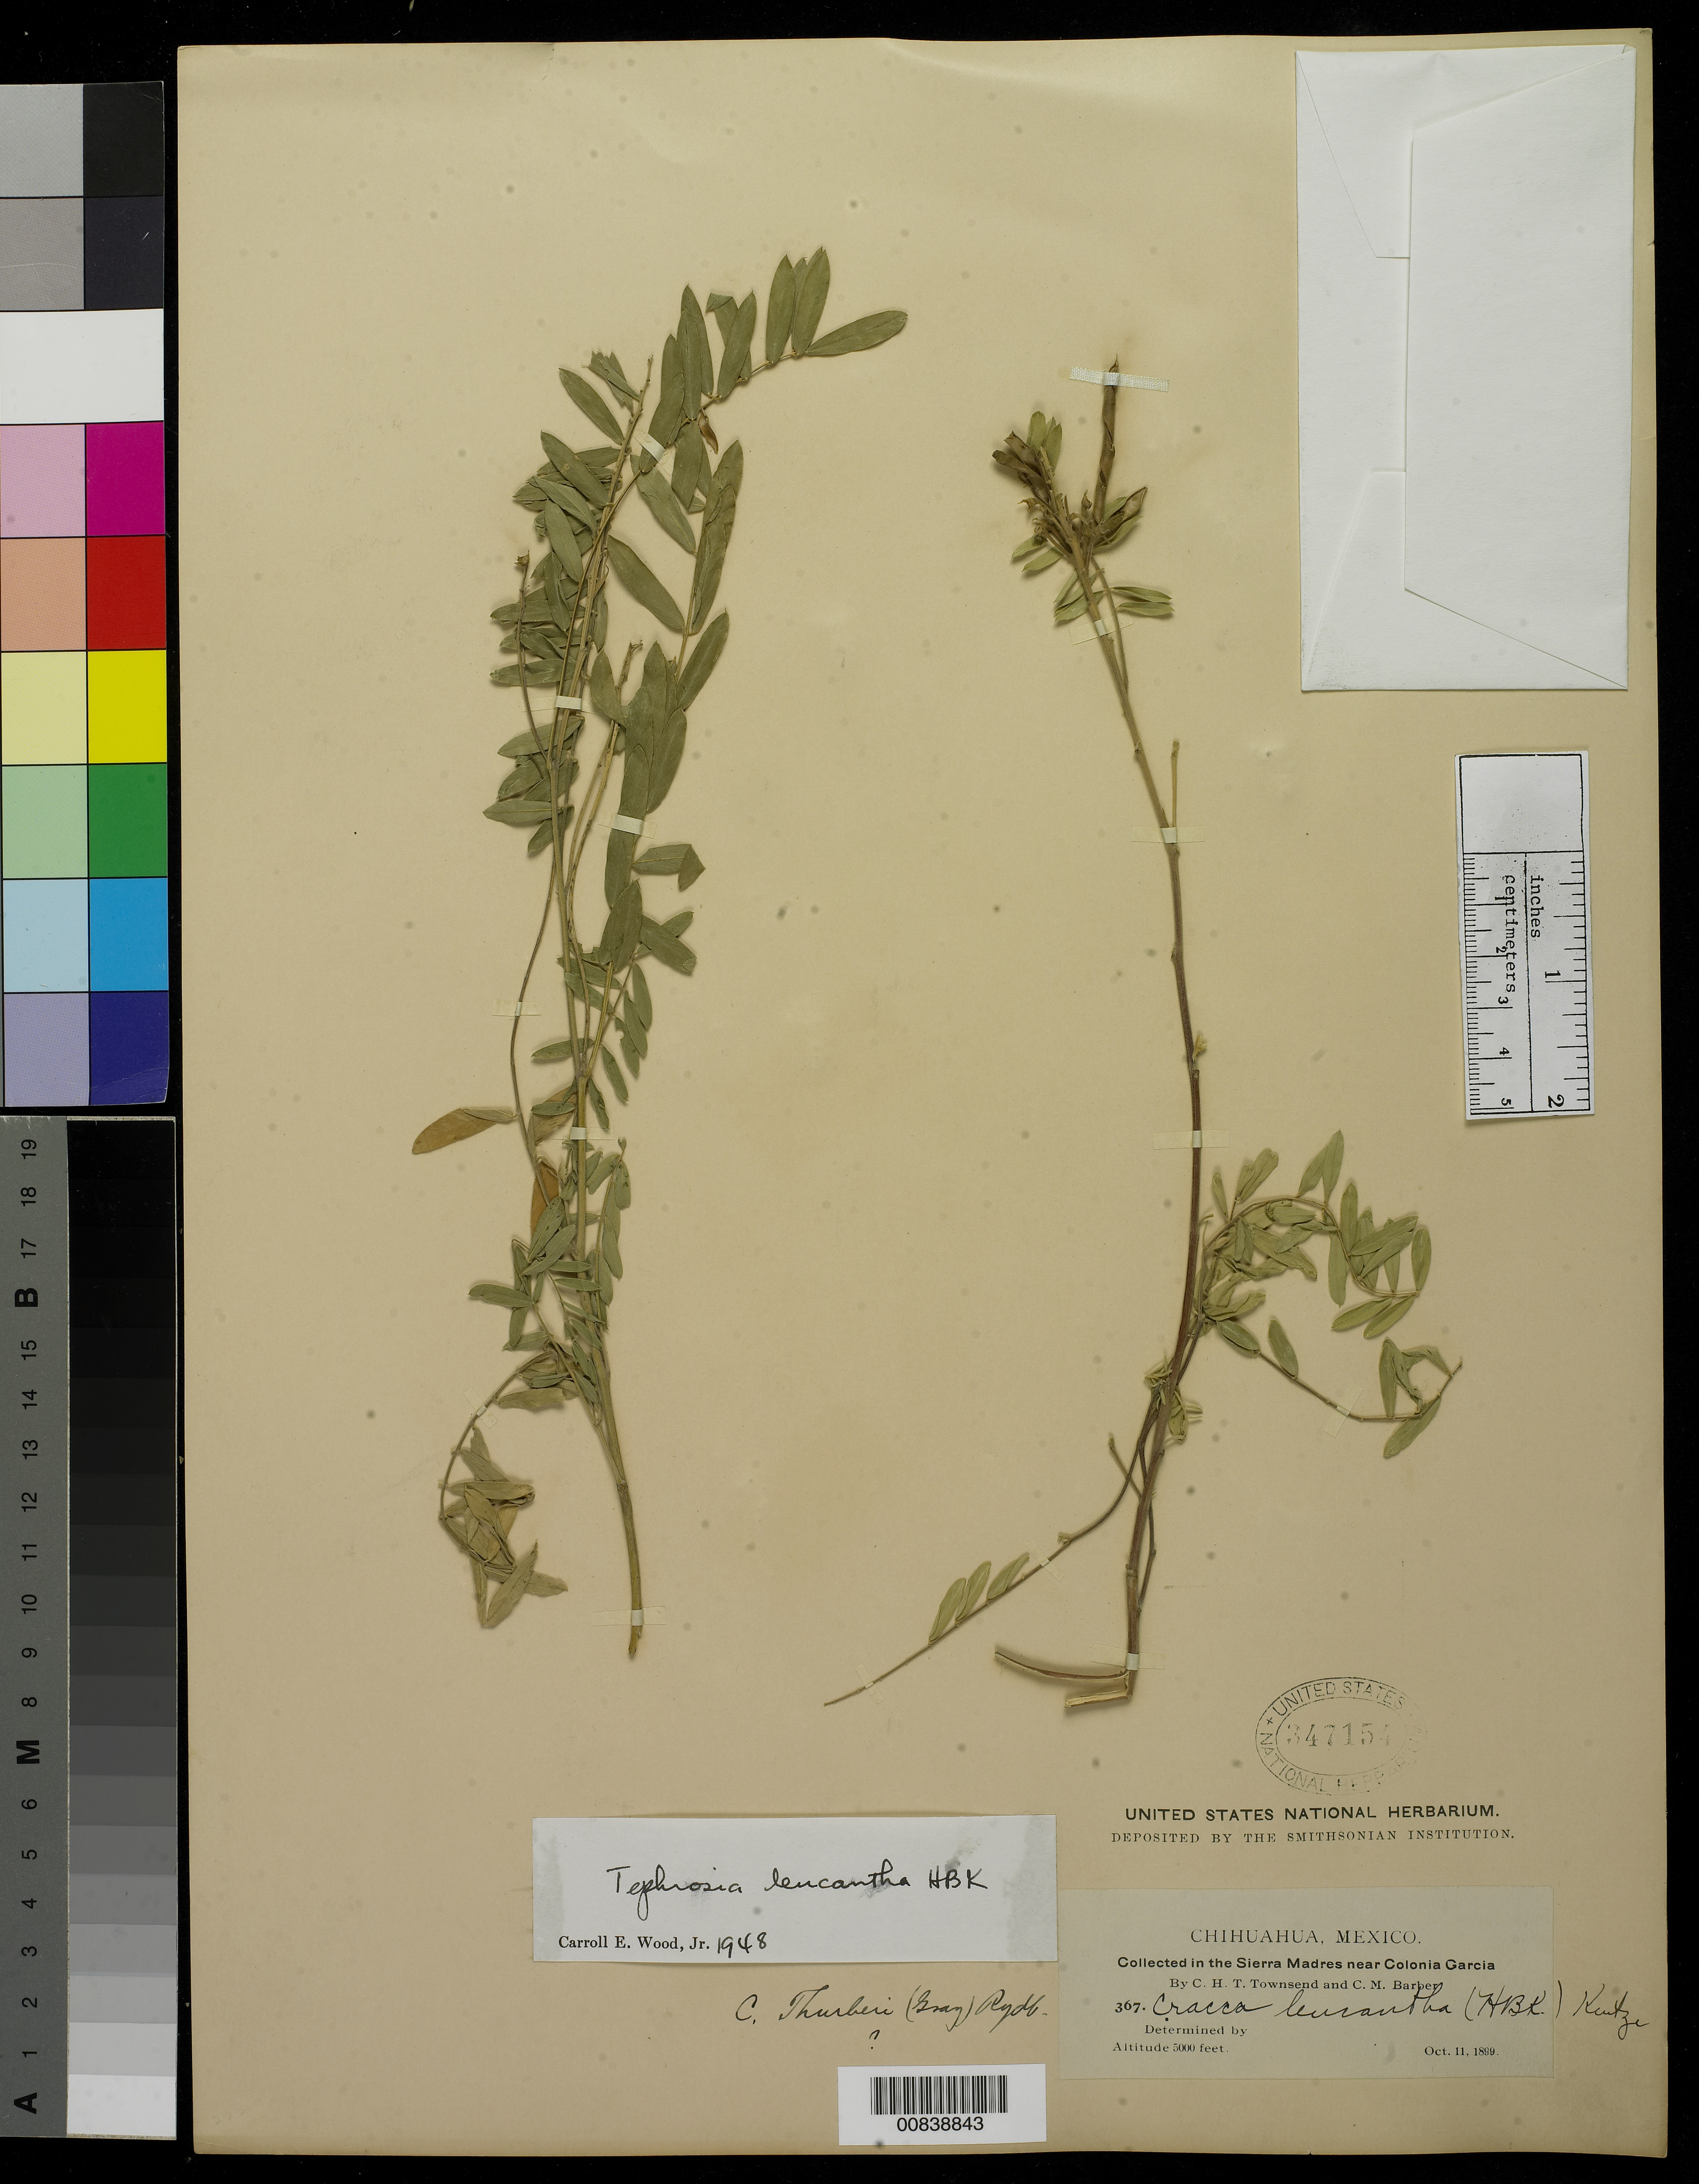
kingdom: Plantae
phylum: Tracheophyta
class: Magnoliopsida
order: Fabales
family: Fabaceae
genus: Tephrosia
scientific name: Tephrosia leucantha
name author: Kunth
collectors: C. H. T. Townsend & C. Barber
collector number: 367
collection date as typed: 11 Oct 1899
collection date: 1899-10-11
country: Mexico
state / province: Chihuahua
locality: Sierra Madre near Colonia García. Chihuahua.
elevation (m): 1524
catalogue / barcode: US 347154